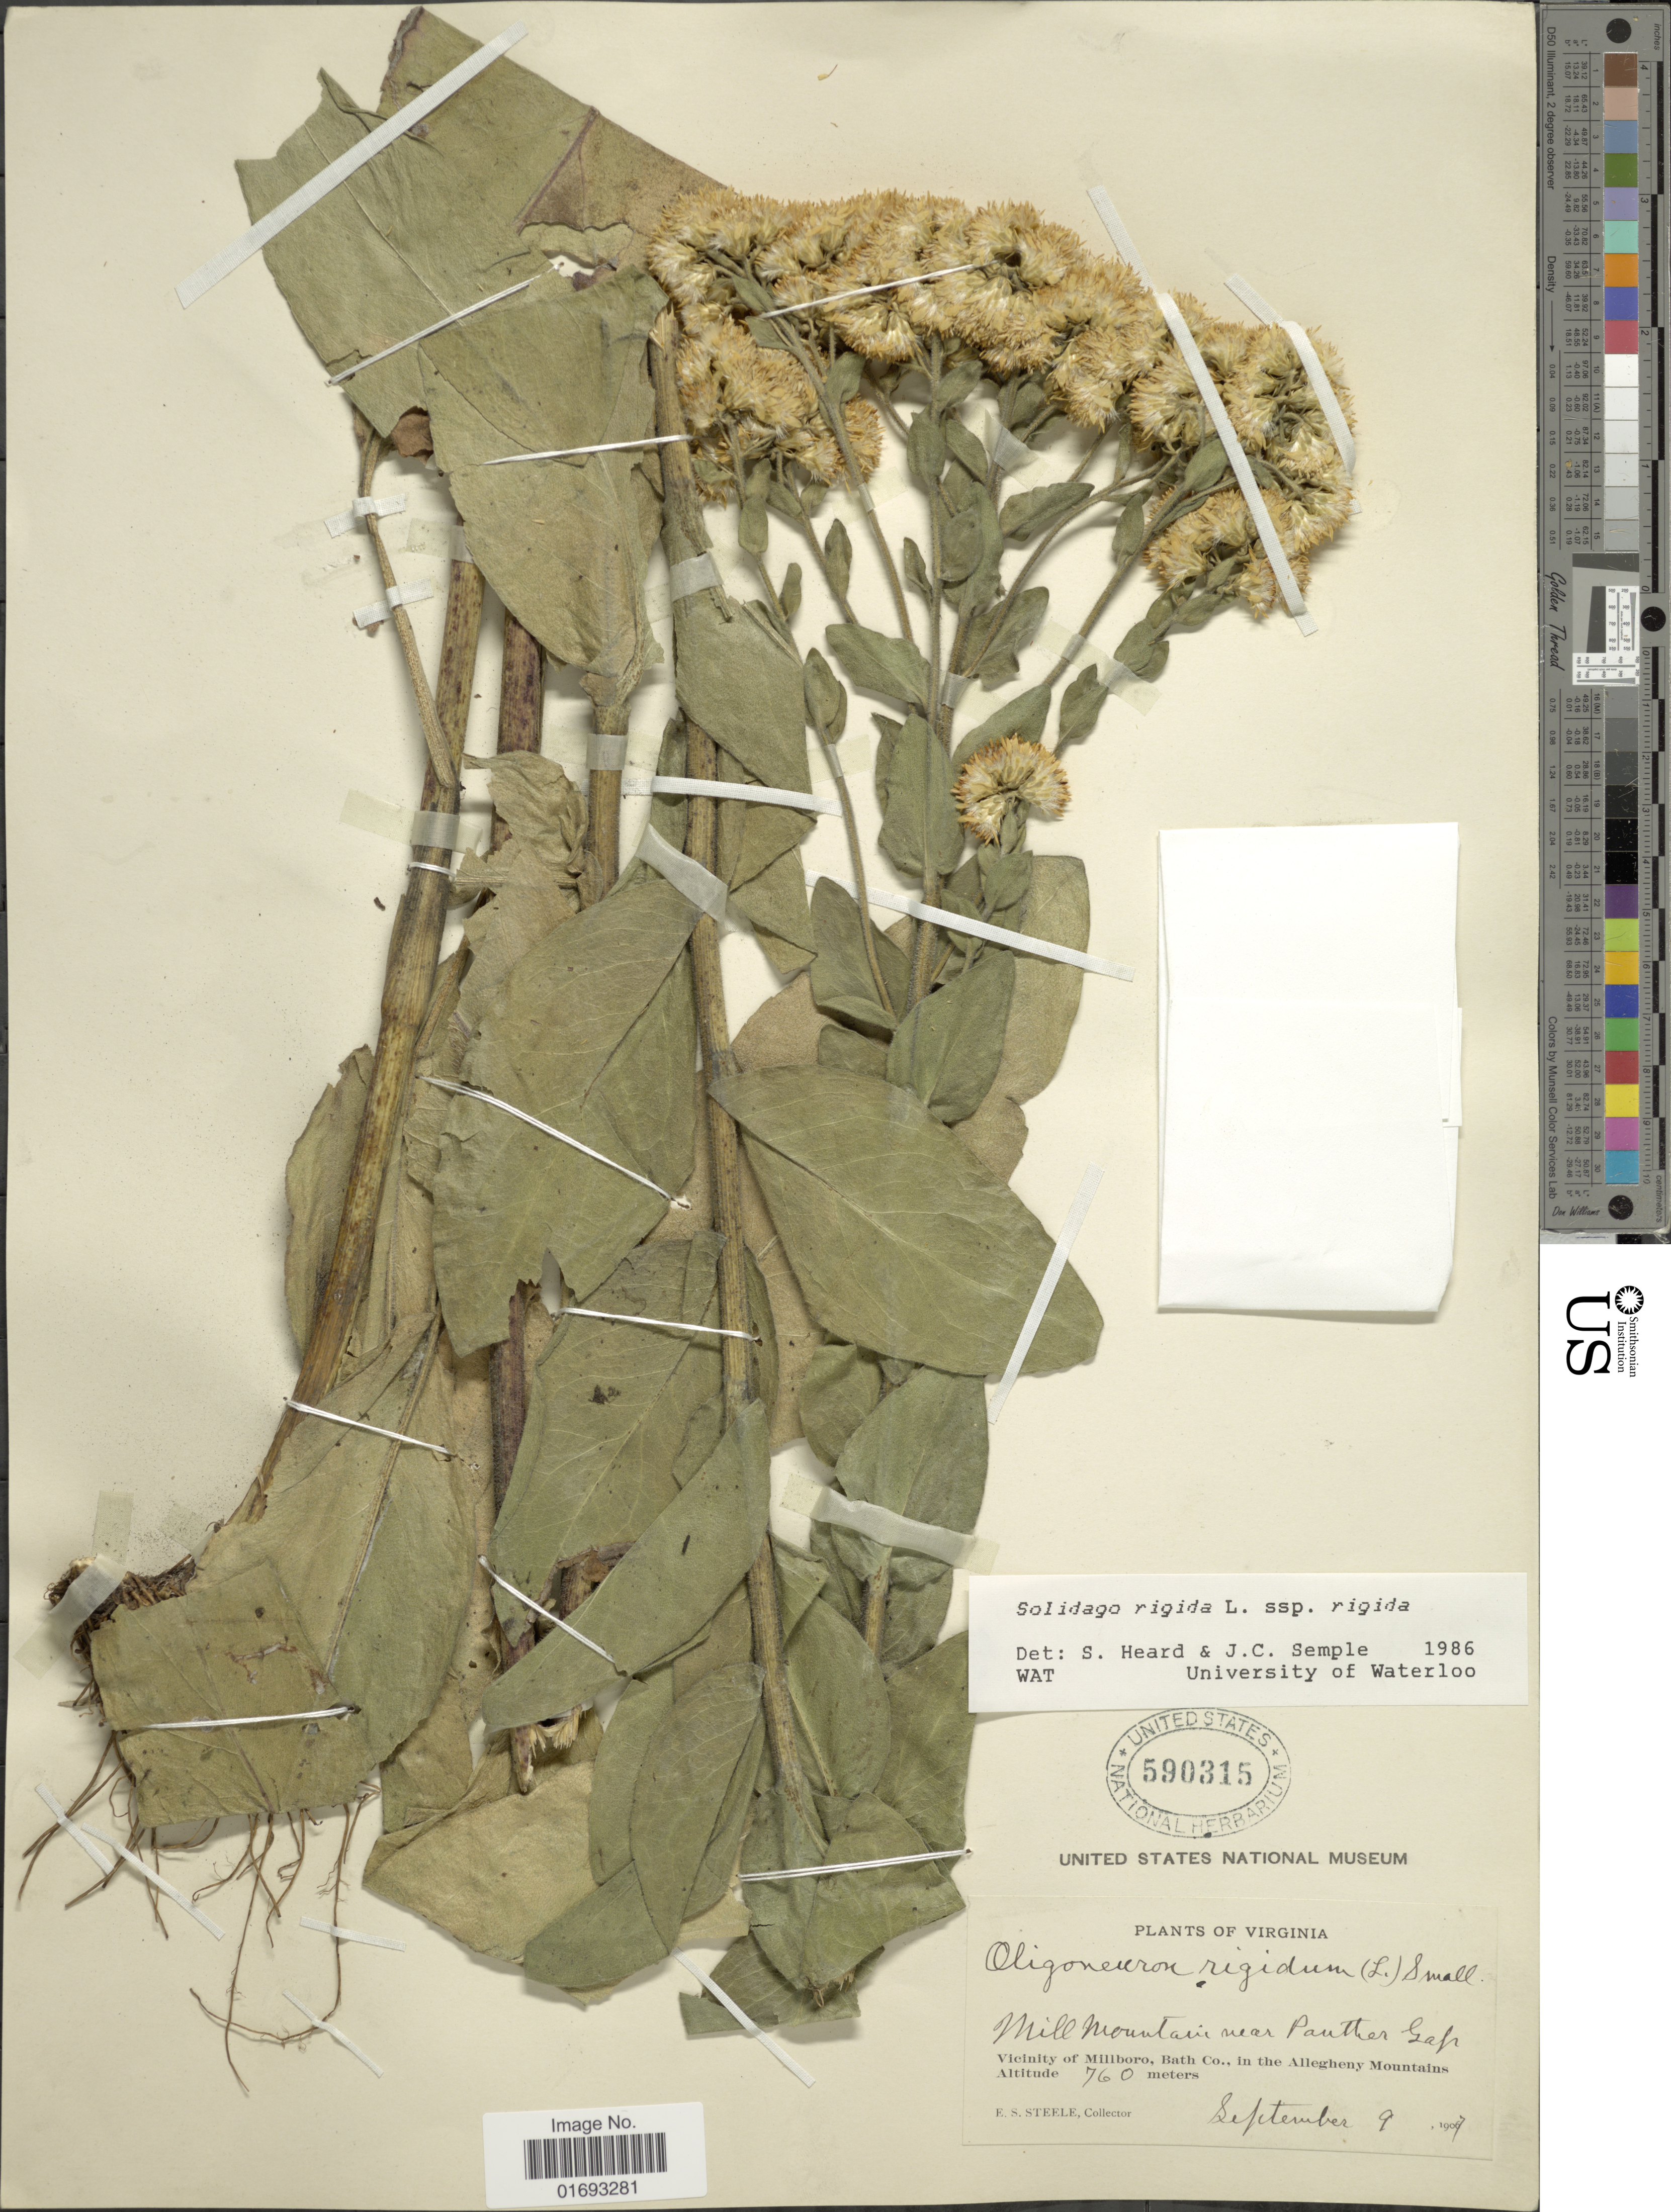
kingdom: Plantae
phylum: Tracheophyta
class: Magnoliopsida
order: Asterales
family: Asteraceae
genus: Oligoneuron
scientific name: Oligoneuron rigidum var. rigidum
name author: (L.) Small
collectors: E. Steele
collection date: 1907-09-09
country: United States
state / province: Virginia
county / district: Bath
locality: Mill Mountain near Panther Gap, Vicinity of Millboro, Bath Co., in the Allegheny Mountains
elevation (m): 760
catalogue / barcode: US 590315